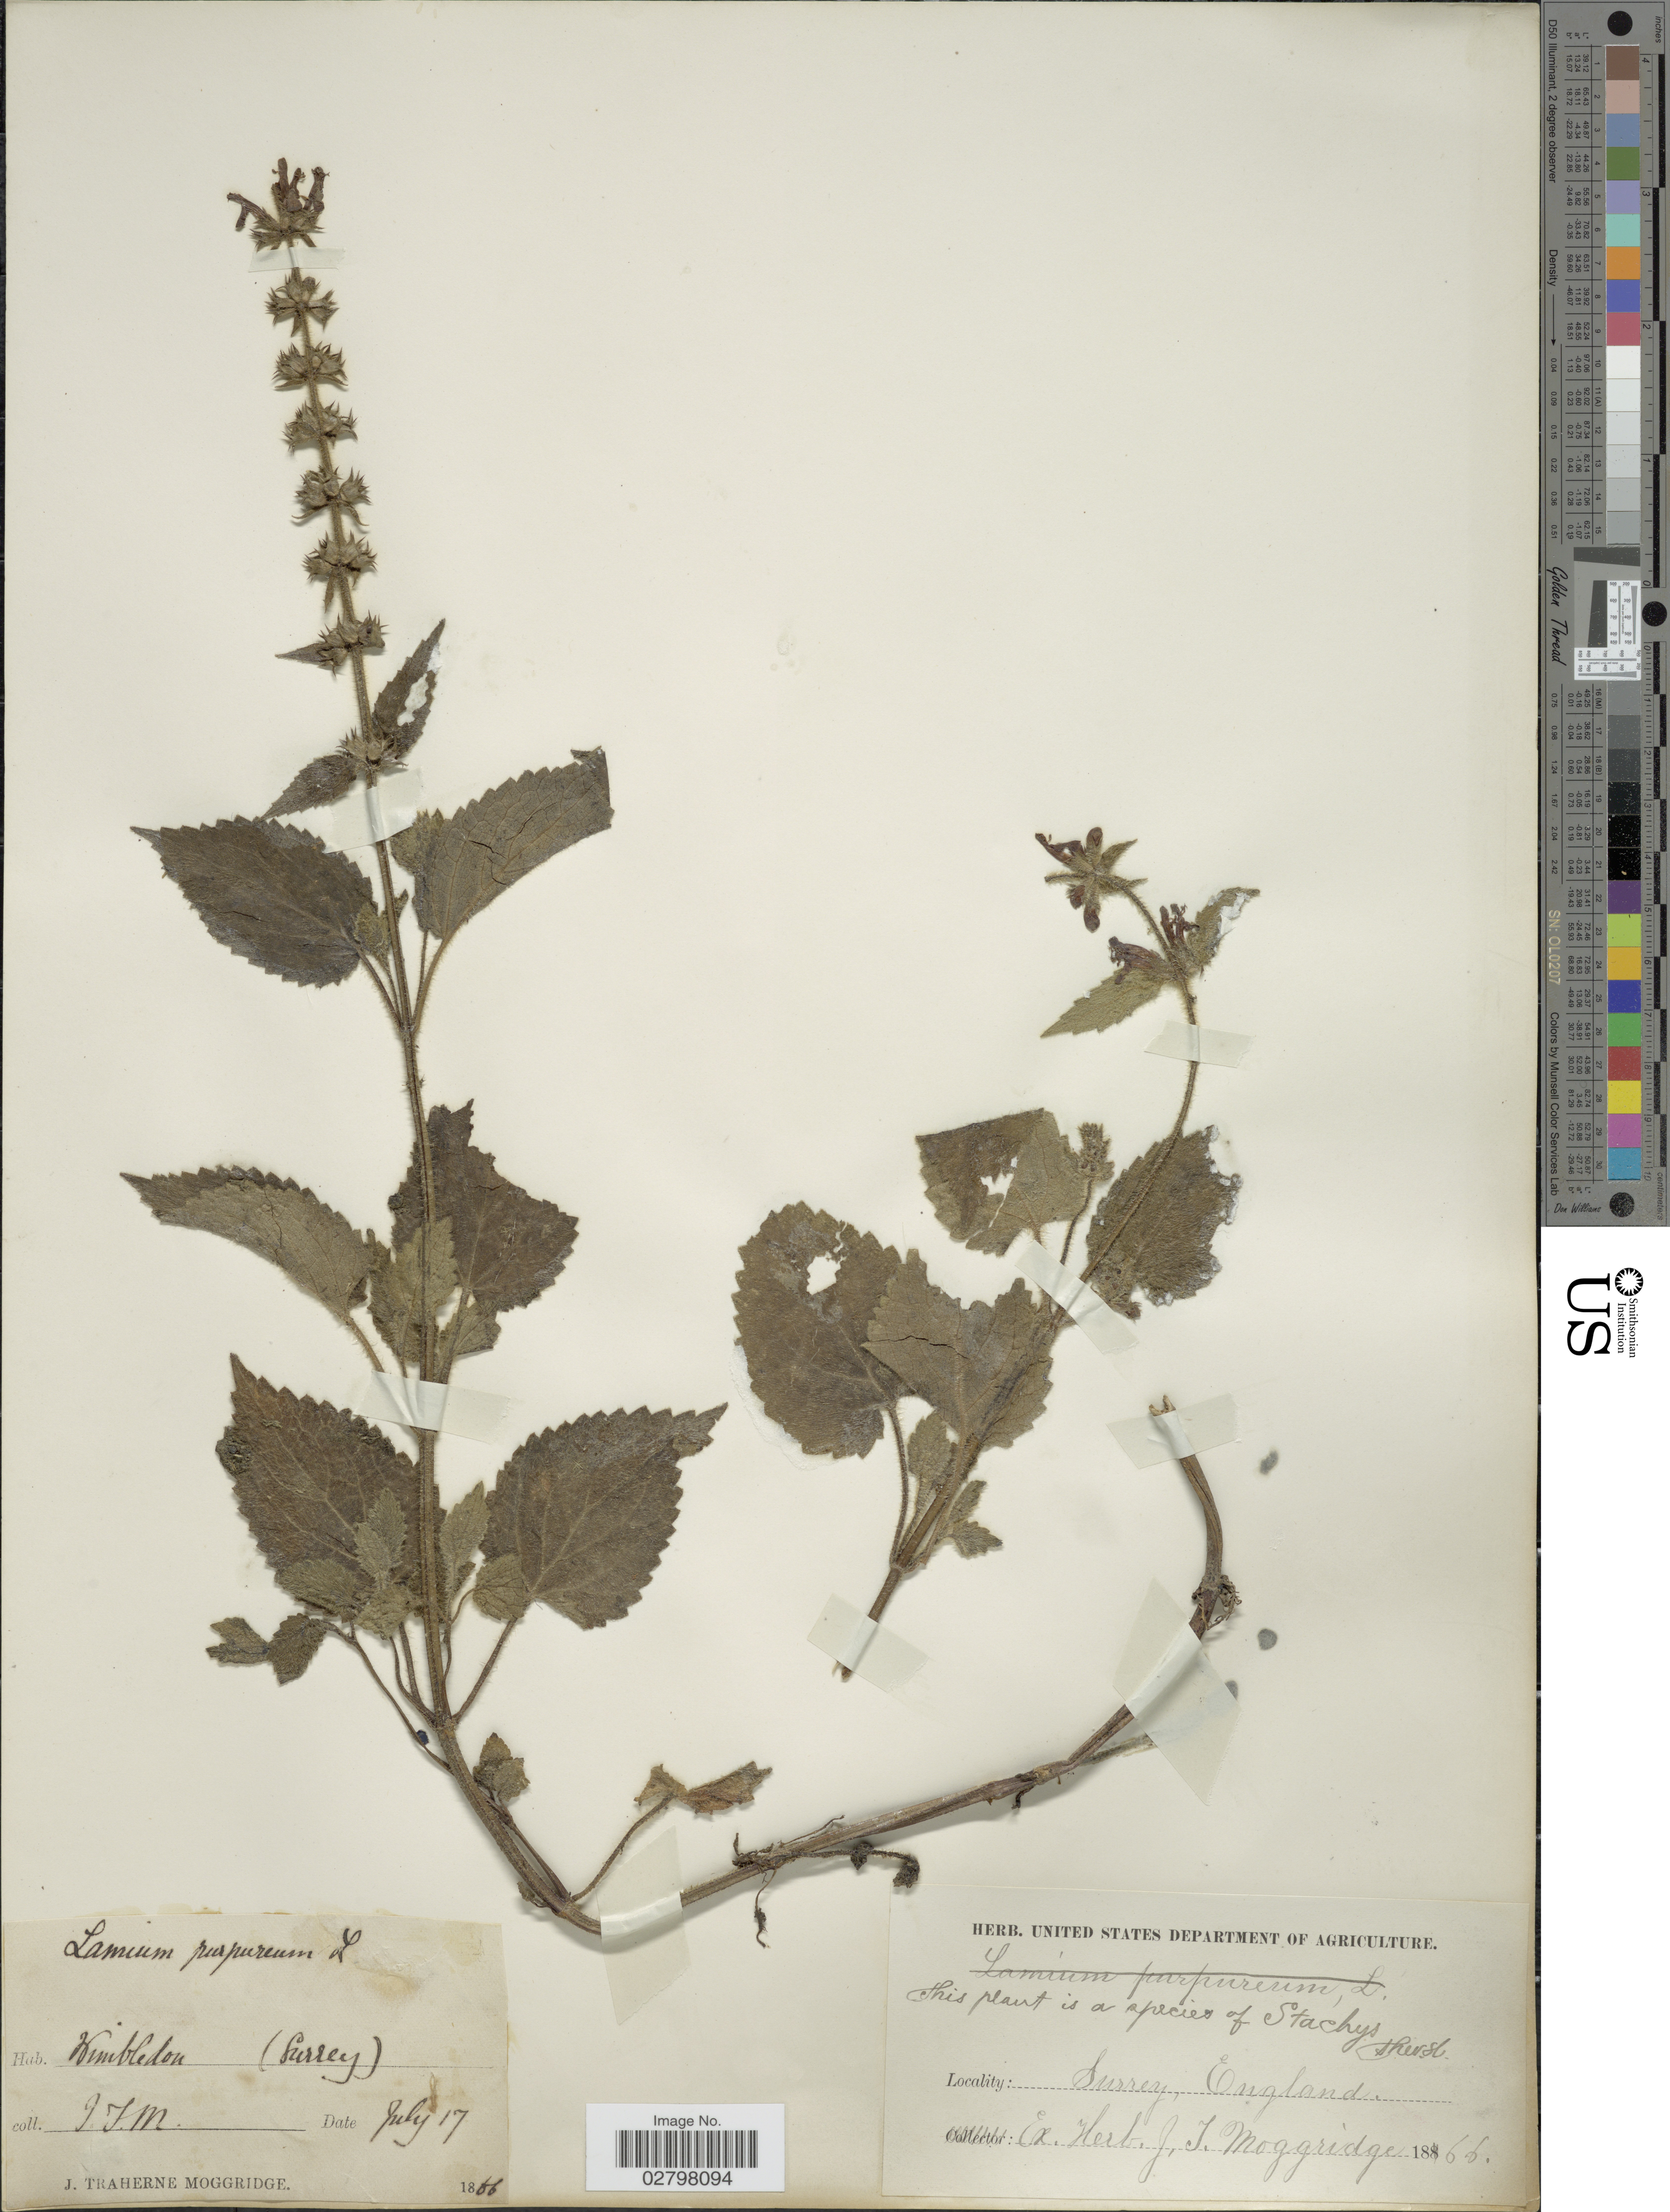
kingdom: Plantae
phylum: Tracheophyta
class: Magnoliopsida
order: Lamiales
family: Lamiaceae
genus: Stachys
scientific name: Stachys sp.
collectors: J. T. Moggridge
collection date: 1866-07-17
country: United Kingdom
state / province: England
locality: Wimbledon (Surrey)